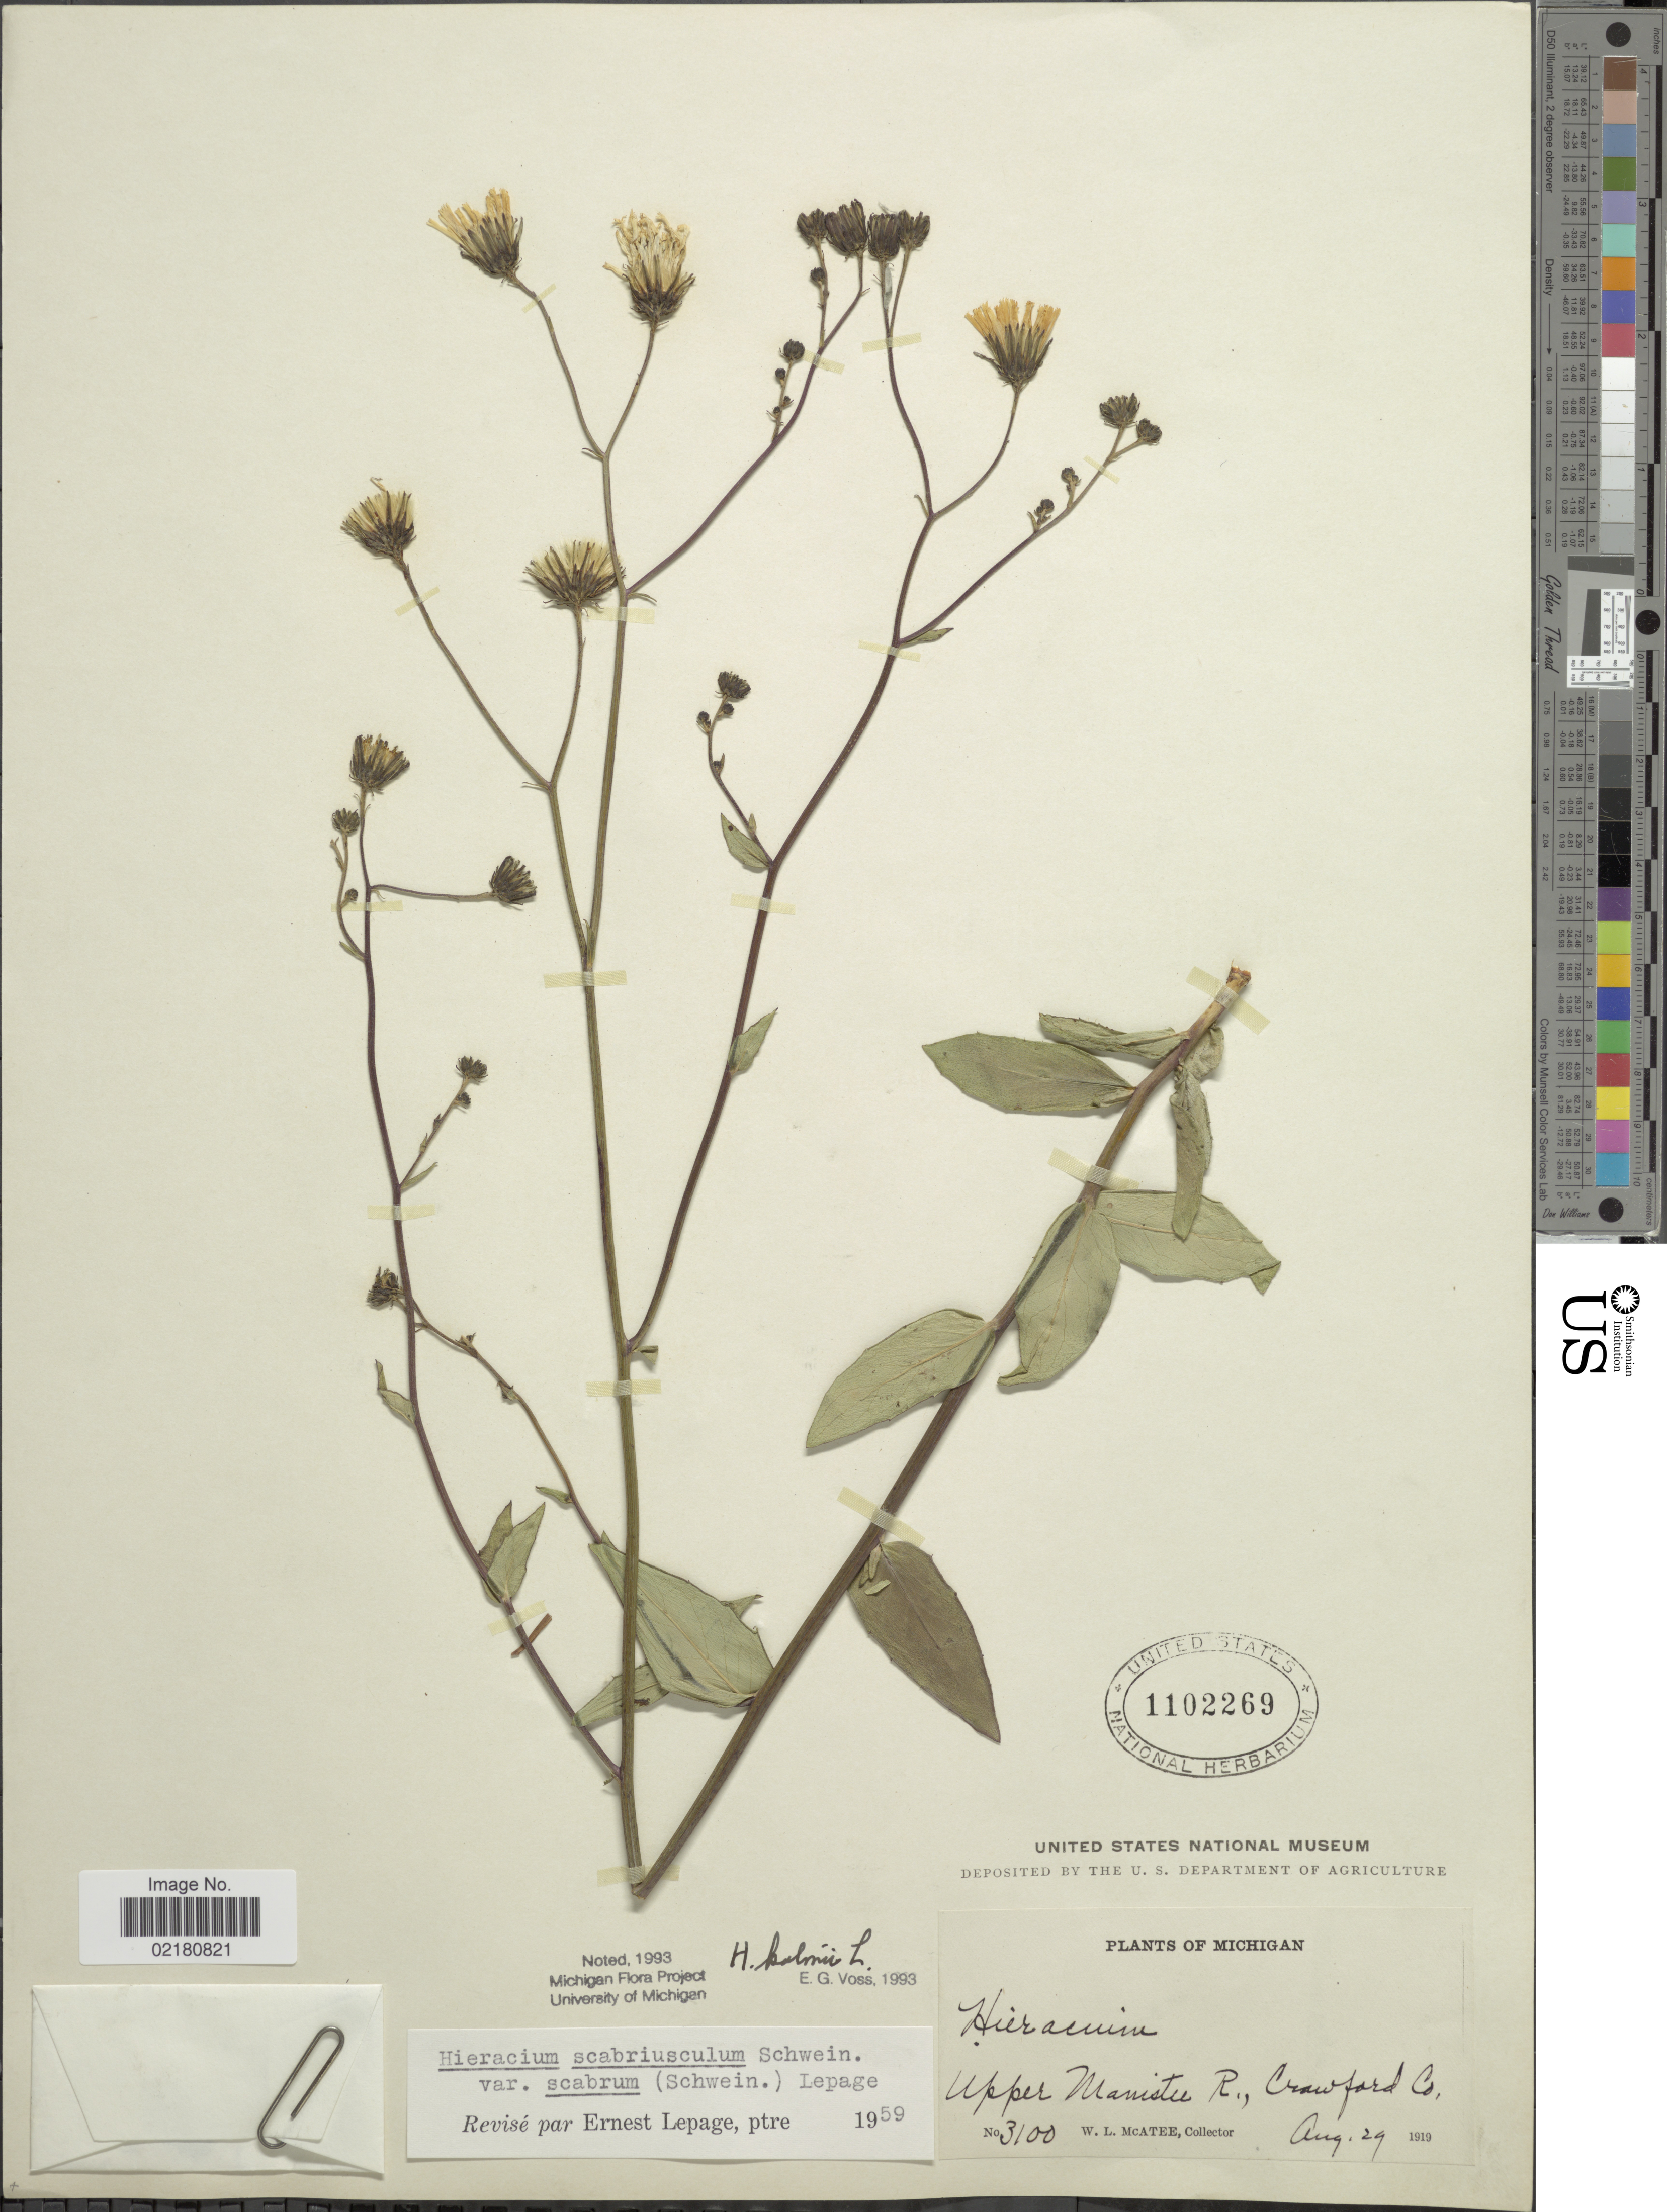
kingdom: Plantae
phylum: Tracheophyta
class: Magnoliopsida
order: Asterales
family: Asteraceae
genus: Hieracium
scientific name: Hieracium umbellatum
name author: L.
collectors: W. McAtee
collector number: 3100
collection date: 1919-08-29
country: United States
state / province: Michigan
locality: Upper Manistee R., Crawford co.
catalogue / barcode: US 1102269